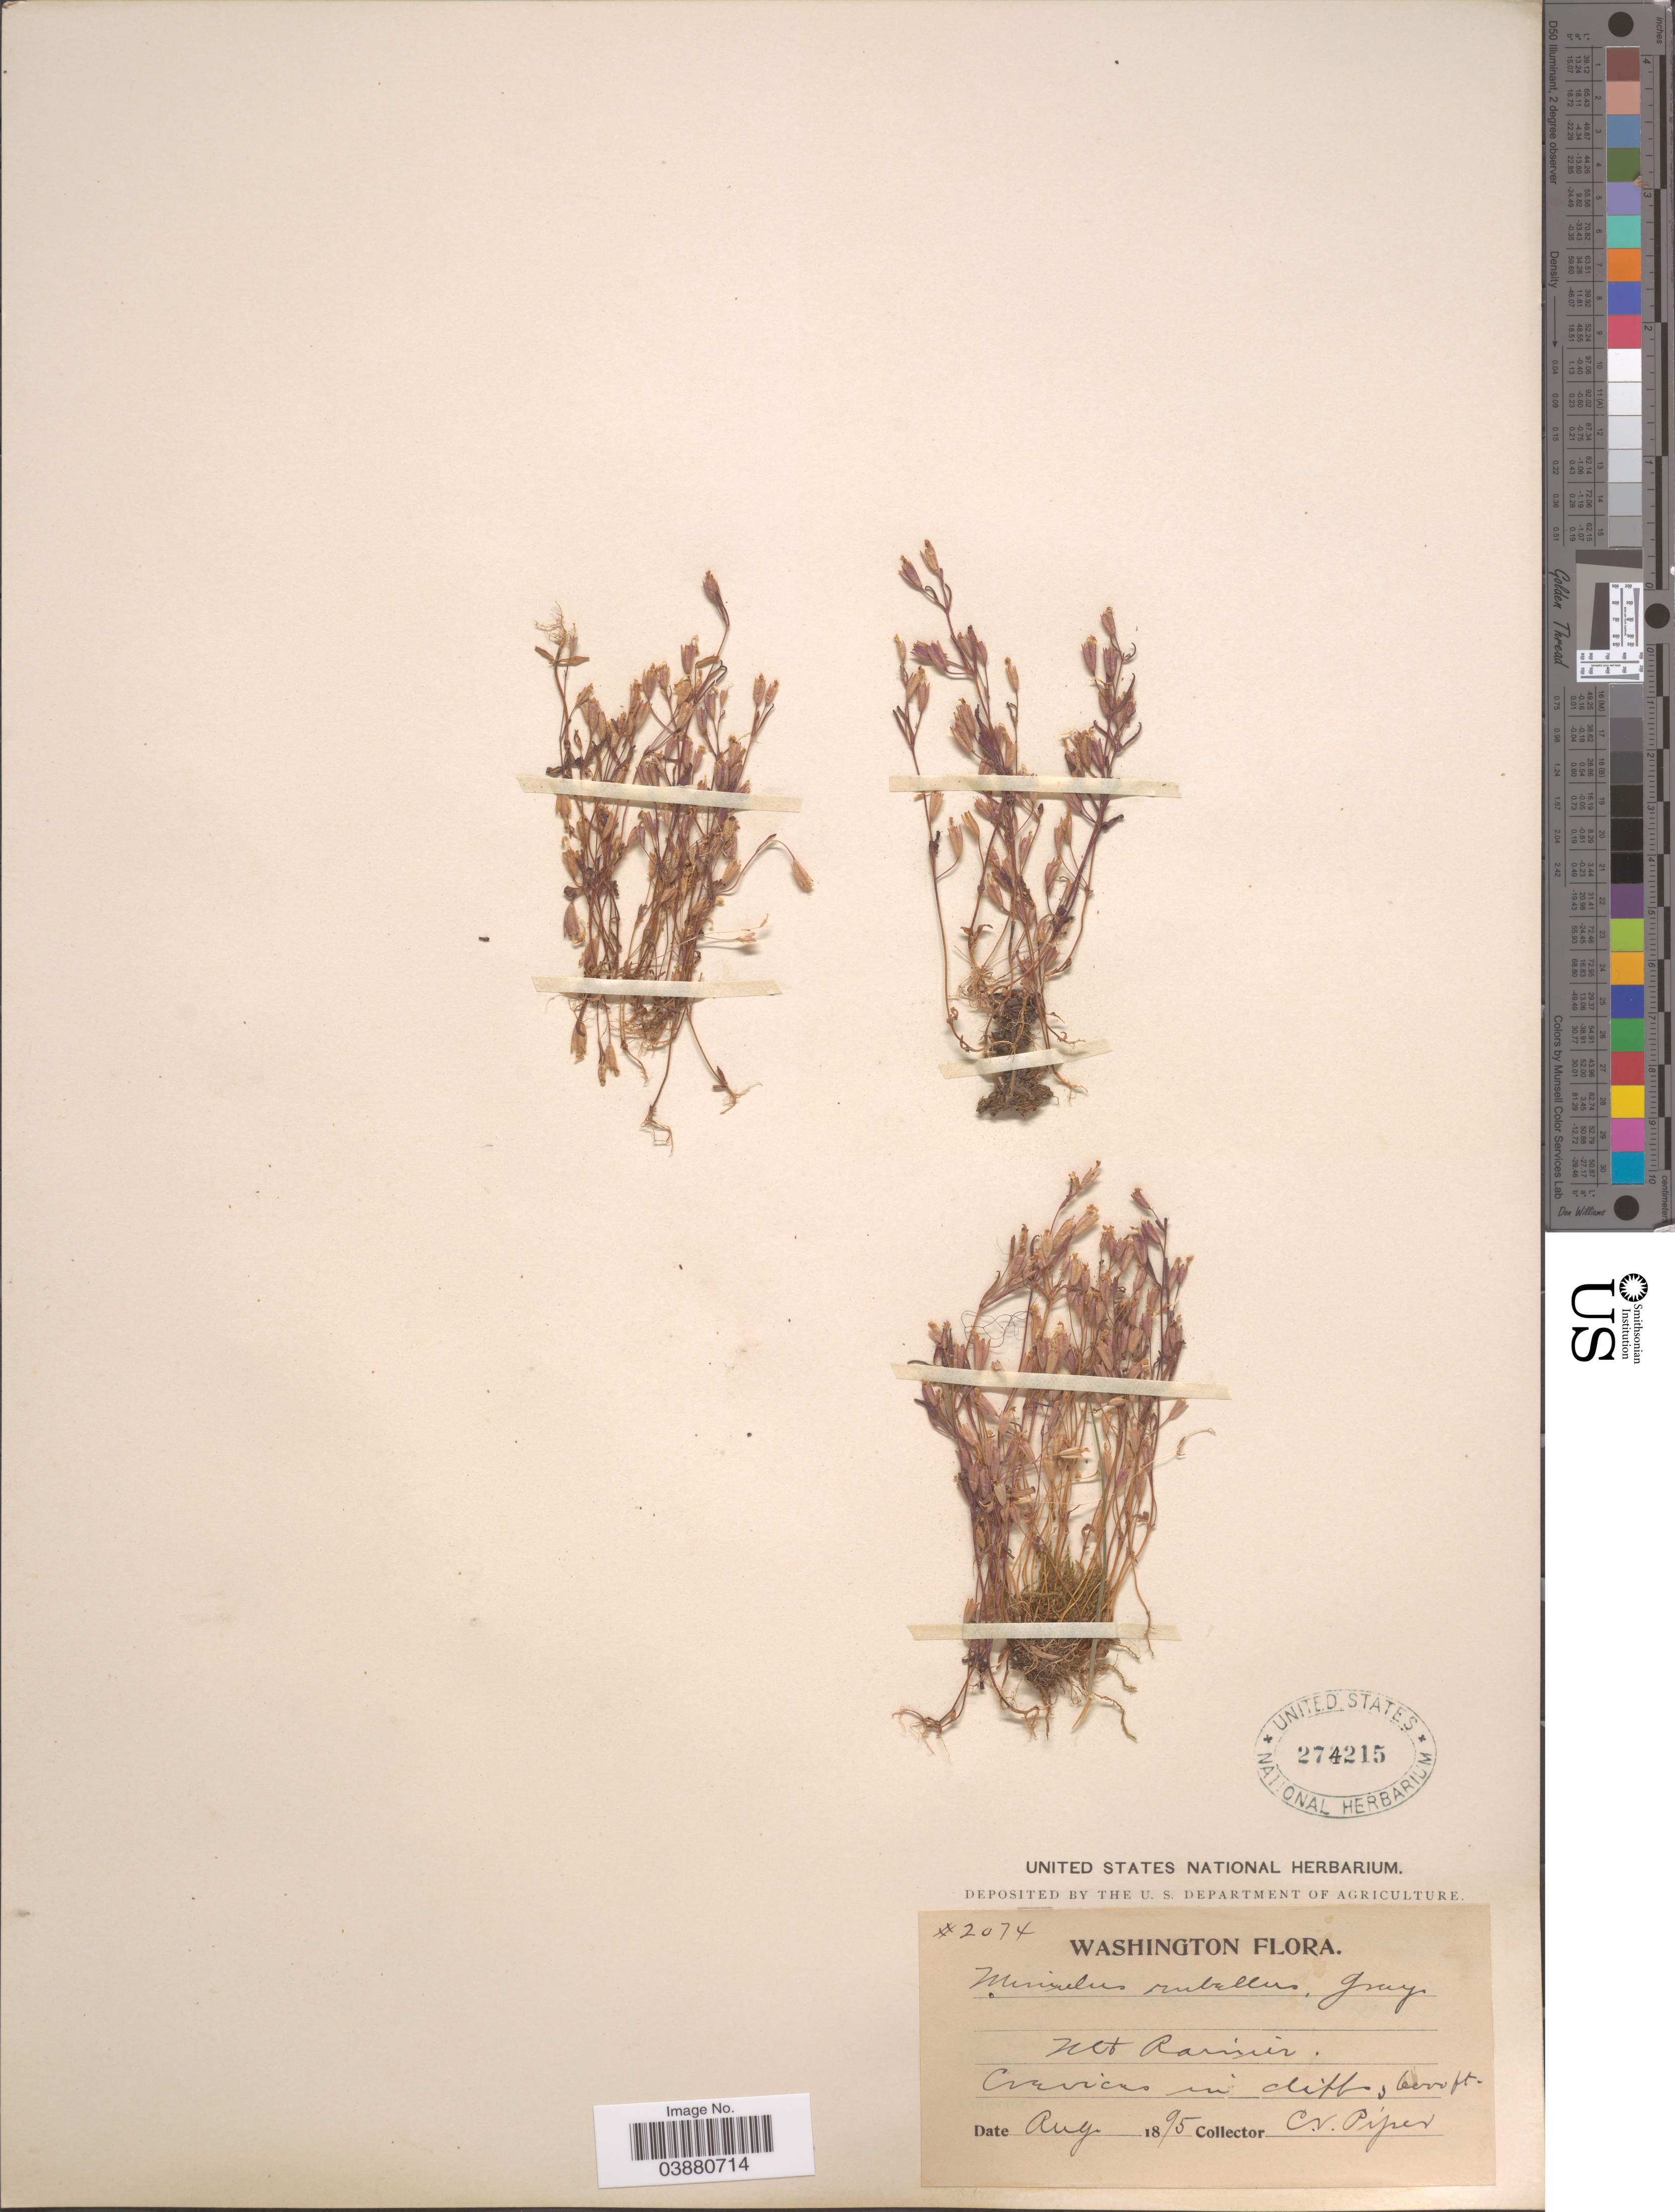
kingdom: Plantae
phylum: Tracheophyta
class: Magnoliopsida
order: Lamiales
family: Phrymaceae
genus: Mimulus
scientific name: Mimulus breweri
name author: (Greene) Coville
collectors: C. V. Piper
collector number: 2074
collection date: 1895-08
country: United States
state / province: Washington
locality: Mt. Rainier.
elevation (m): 1829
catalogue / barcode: US 274215